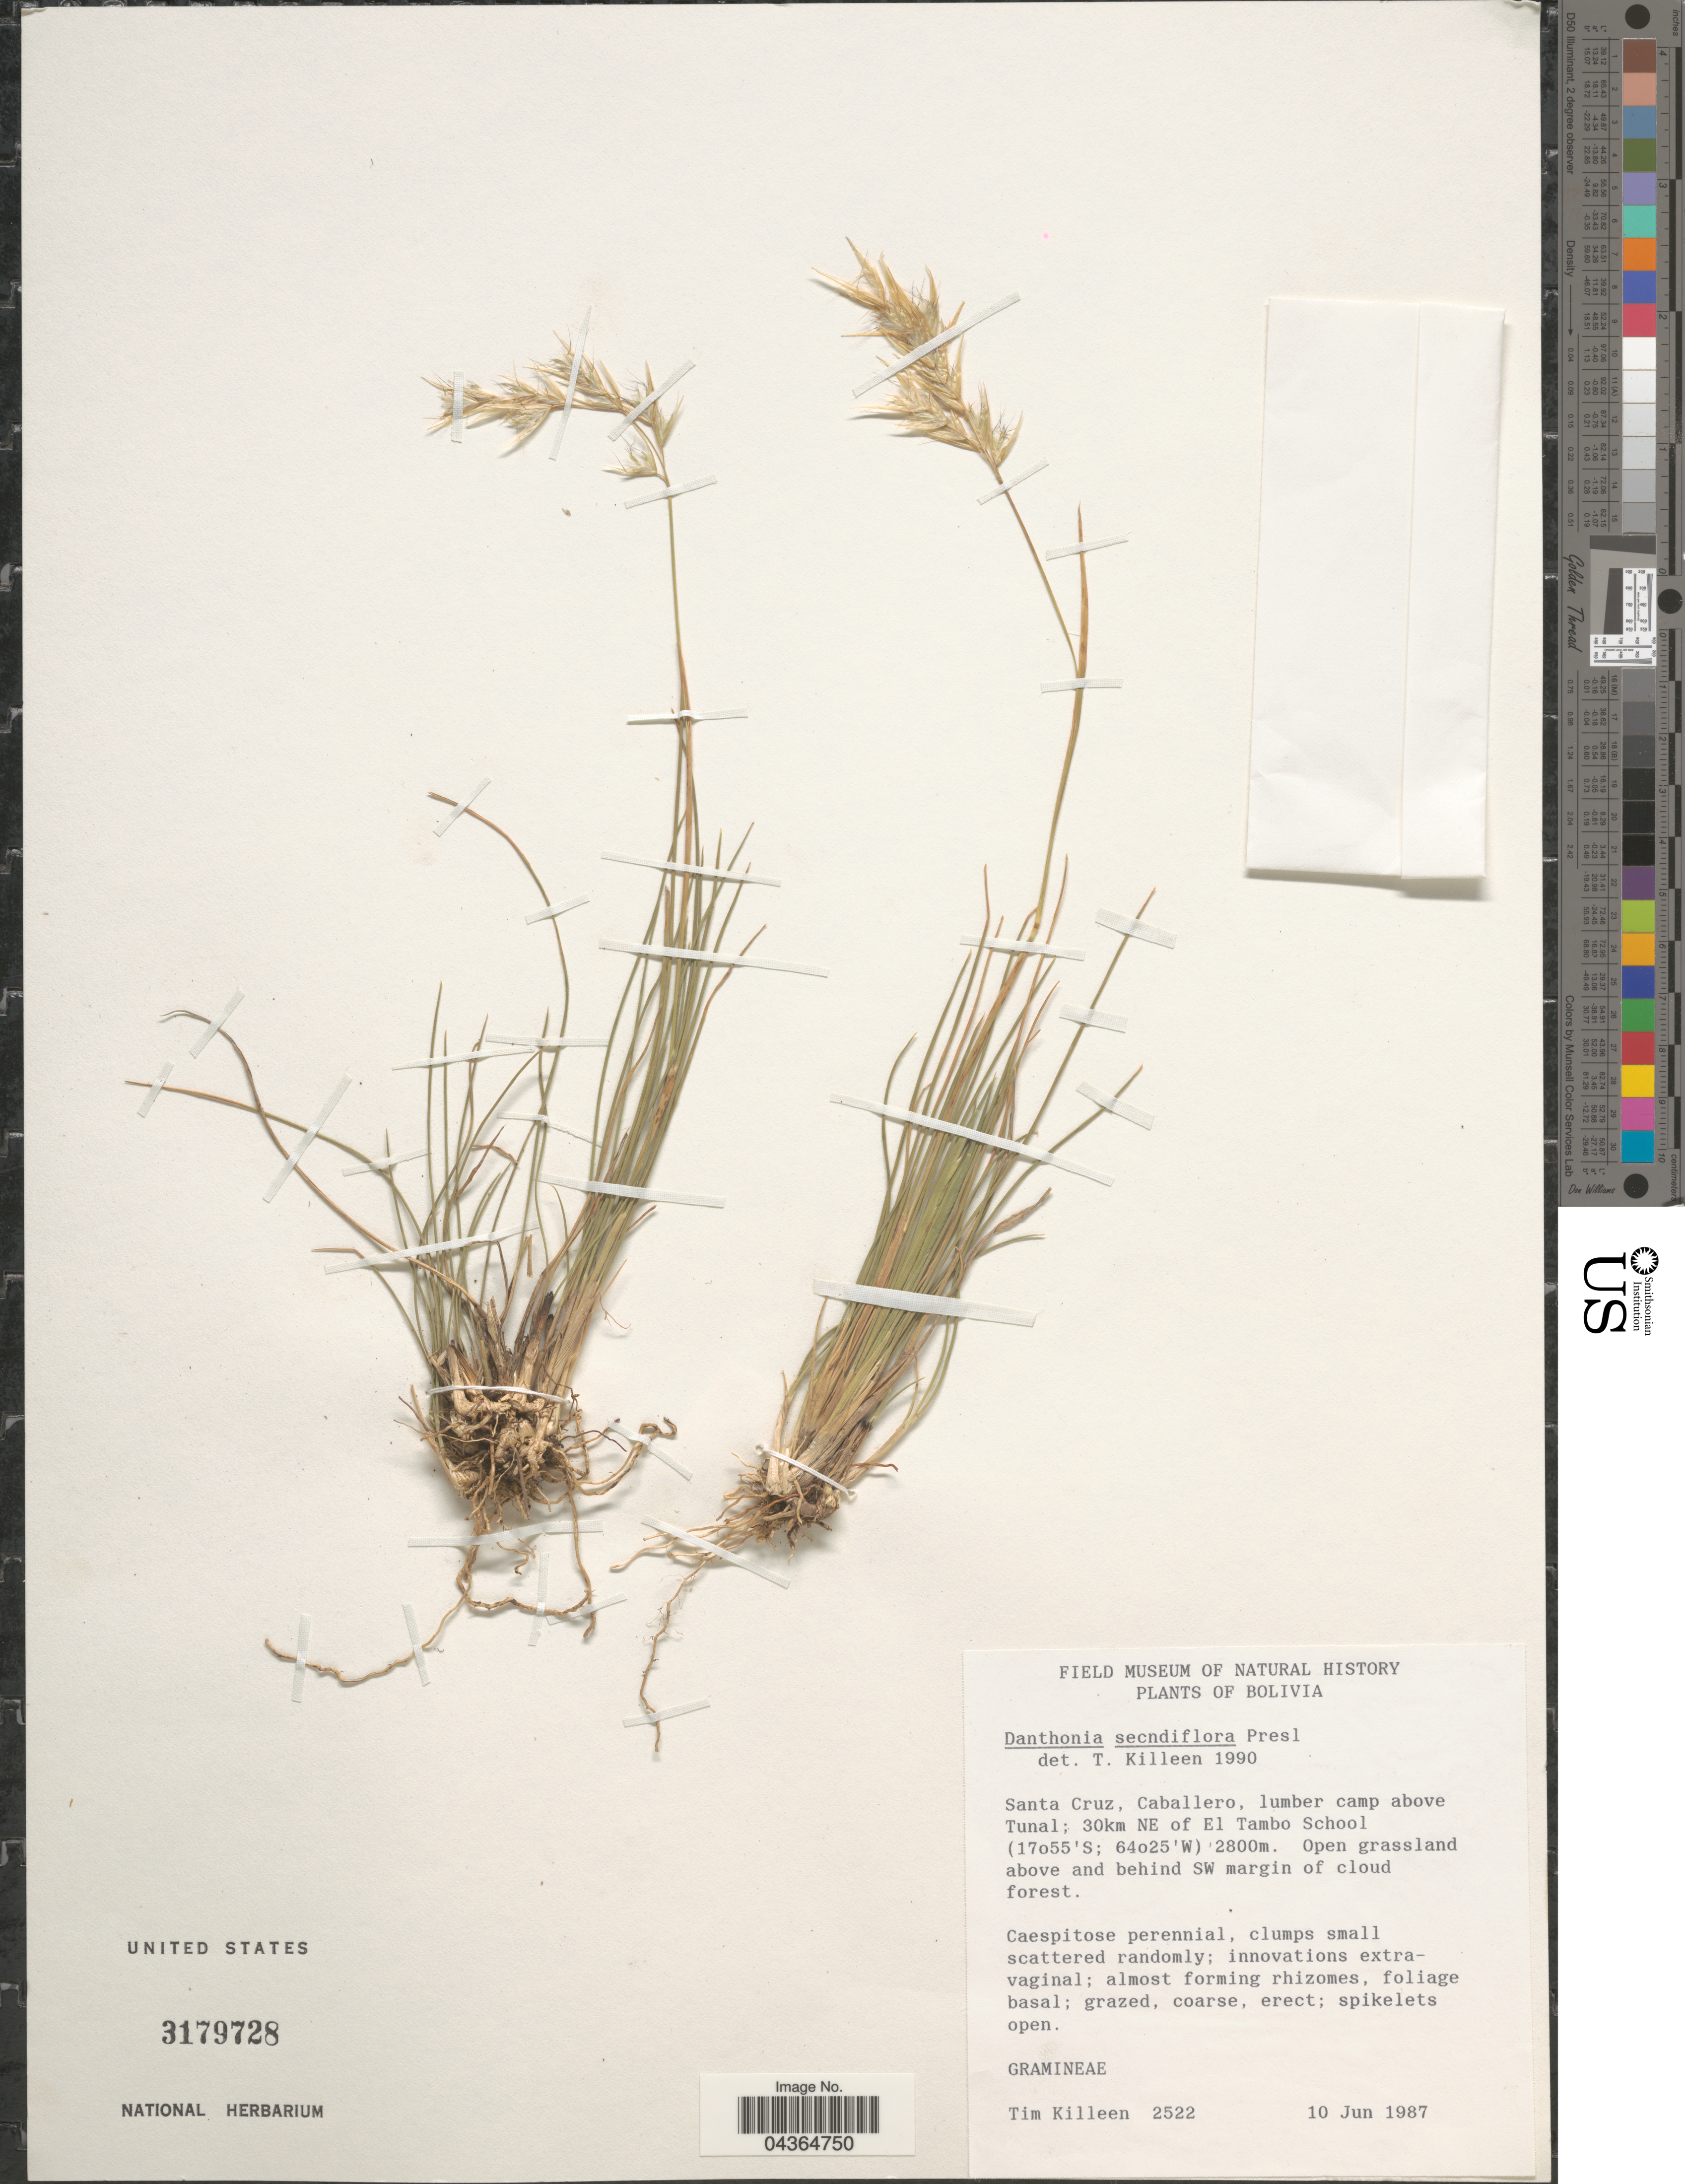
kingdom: Plantae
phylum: Tracheophyta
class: Liliopsida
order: Poales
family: Poaceae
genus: Danthonia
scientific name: Danthonia secundiflora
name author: J. Presl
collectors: T. J. Killeen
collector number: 2522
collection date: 1987-06-10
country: Bolivia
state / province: Santa Cruz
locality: Caballero, lumber camp above Tunal; 30km NE of El Tambo School. Open grassland above and behind SW margin of cloud forest.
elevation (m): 2800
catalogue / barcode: US 3179728